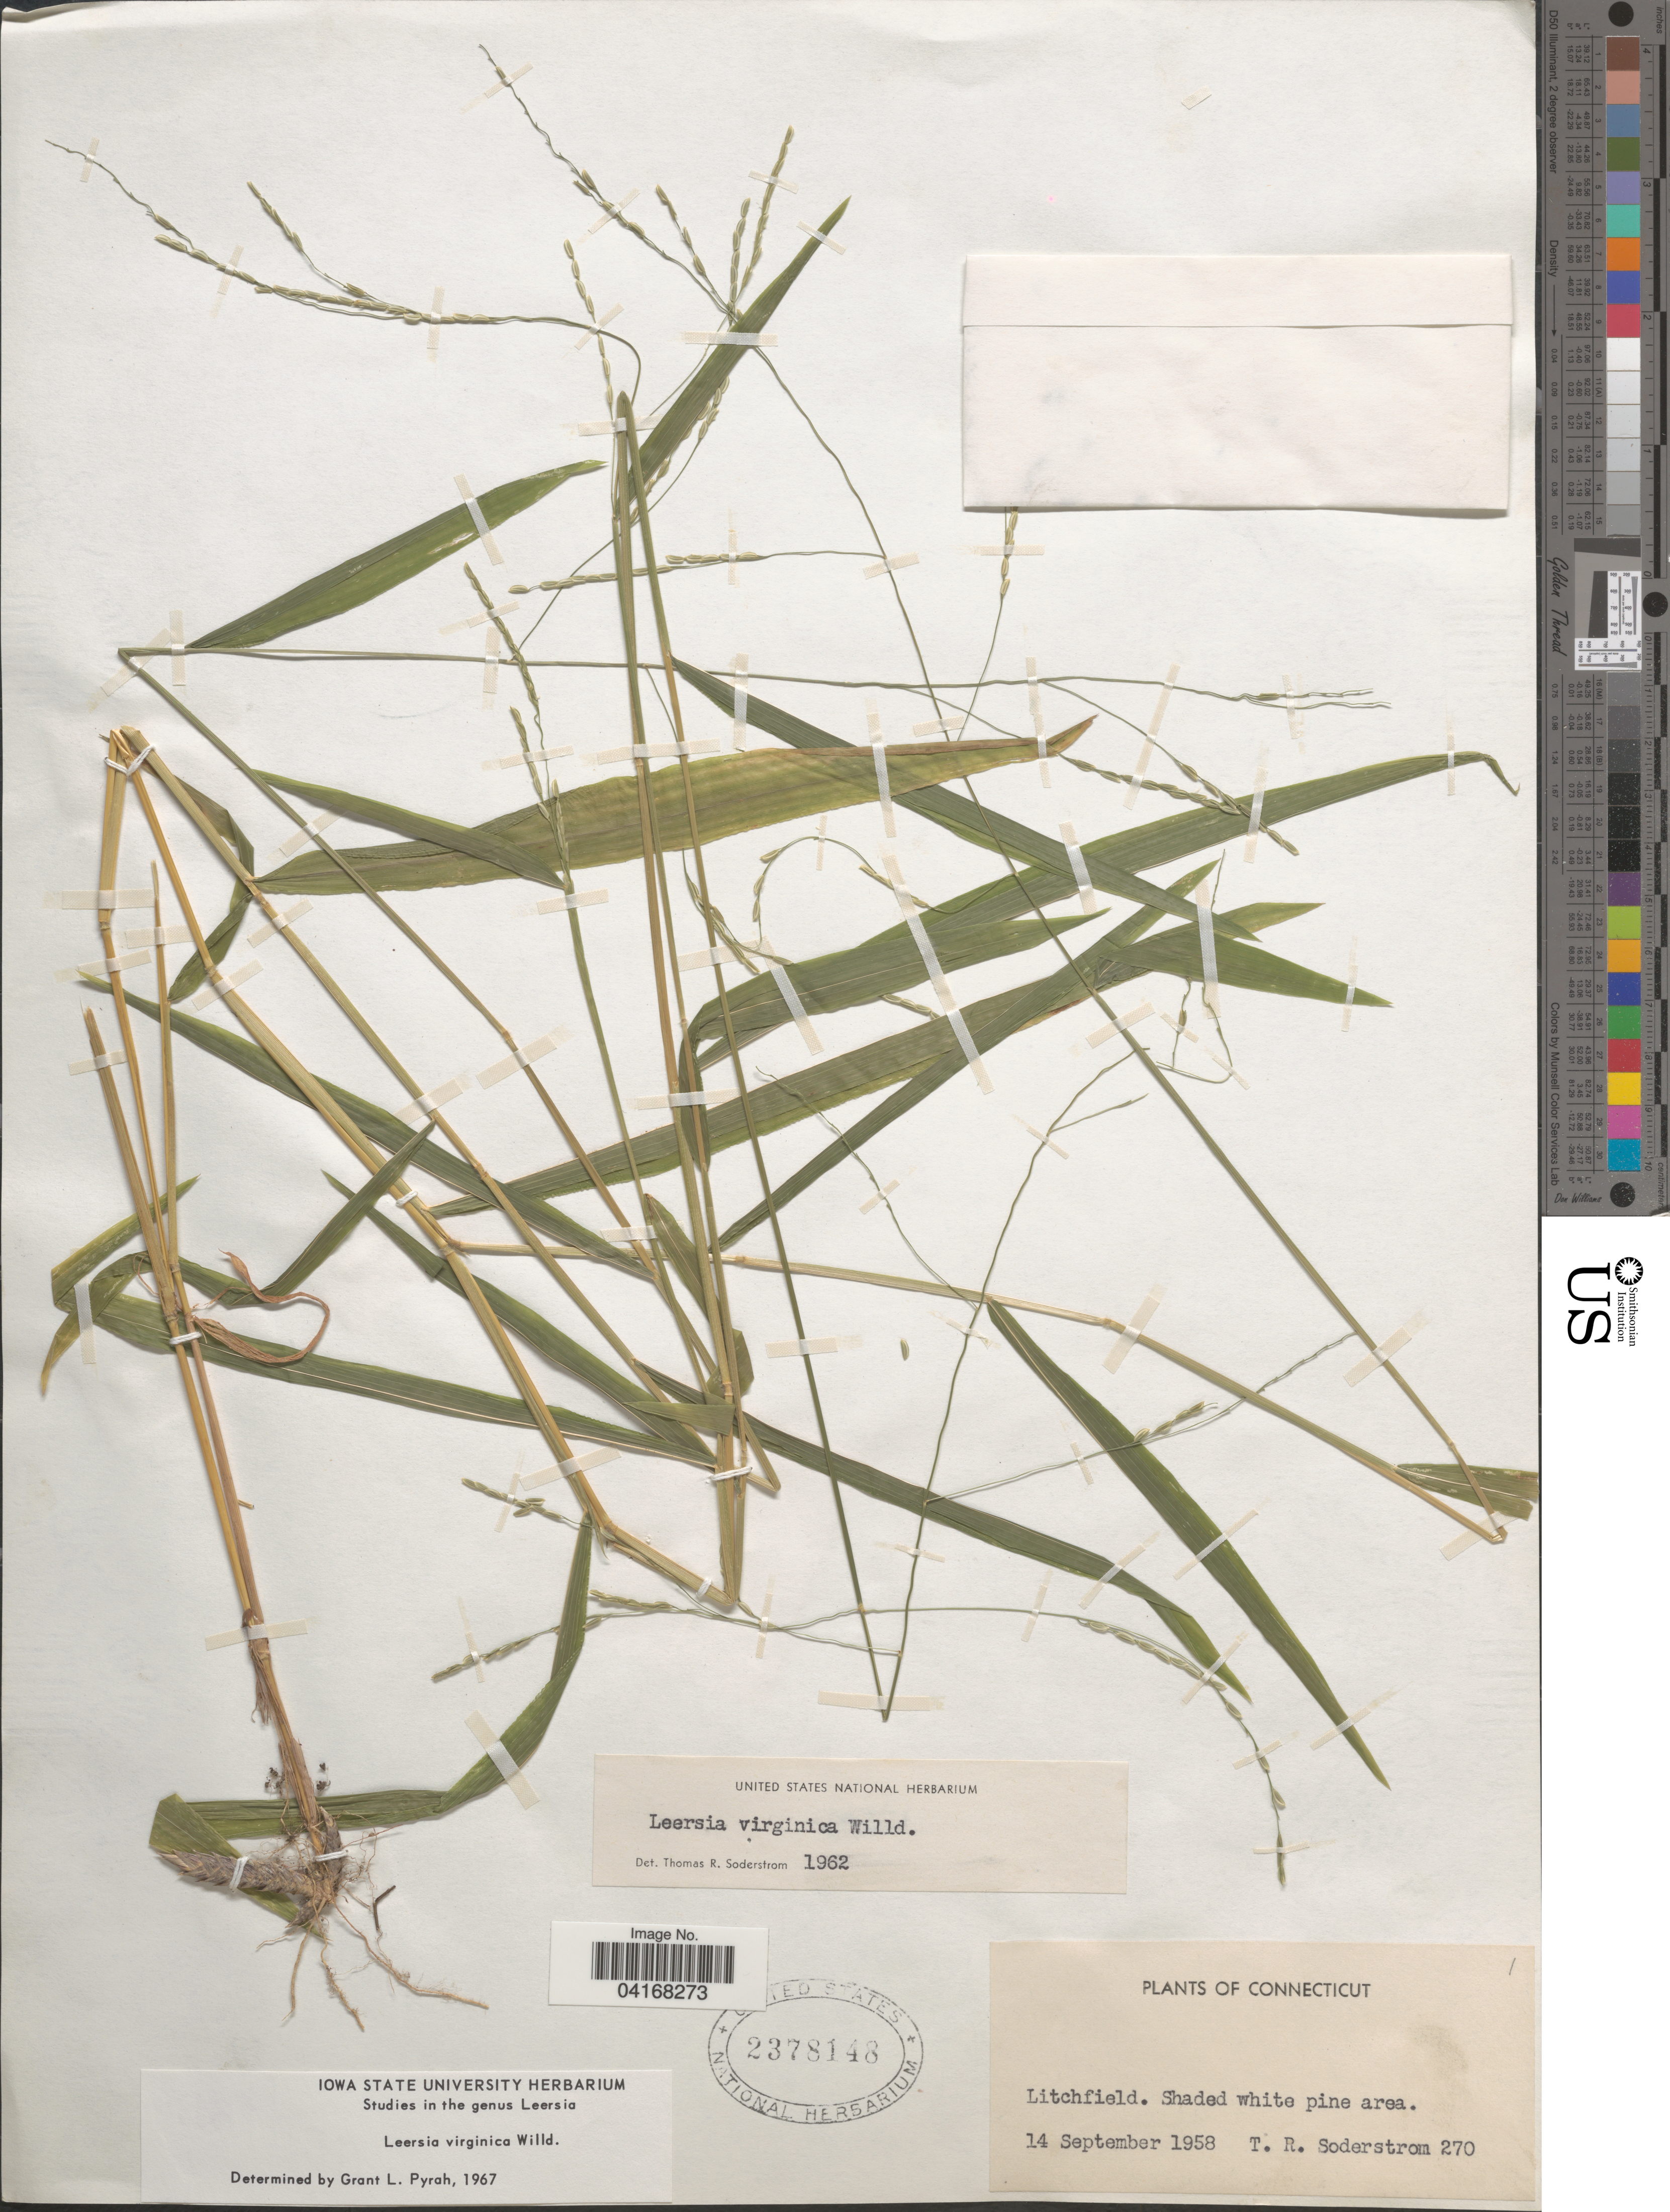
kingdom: Plantae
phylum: Tracheophyta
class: Liliopsida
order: Poales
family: Poaceae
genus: Leersia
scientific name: Leersia virginica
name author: Willd.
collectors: T. R. Soderstrom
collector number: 270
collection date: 1958-09-14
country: United States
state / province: Connecticut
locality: Litchfield.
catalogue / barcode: US 2378148